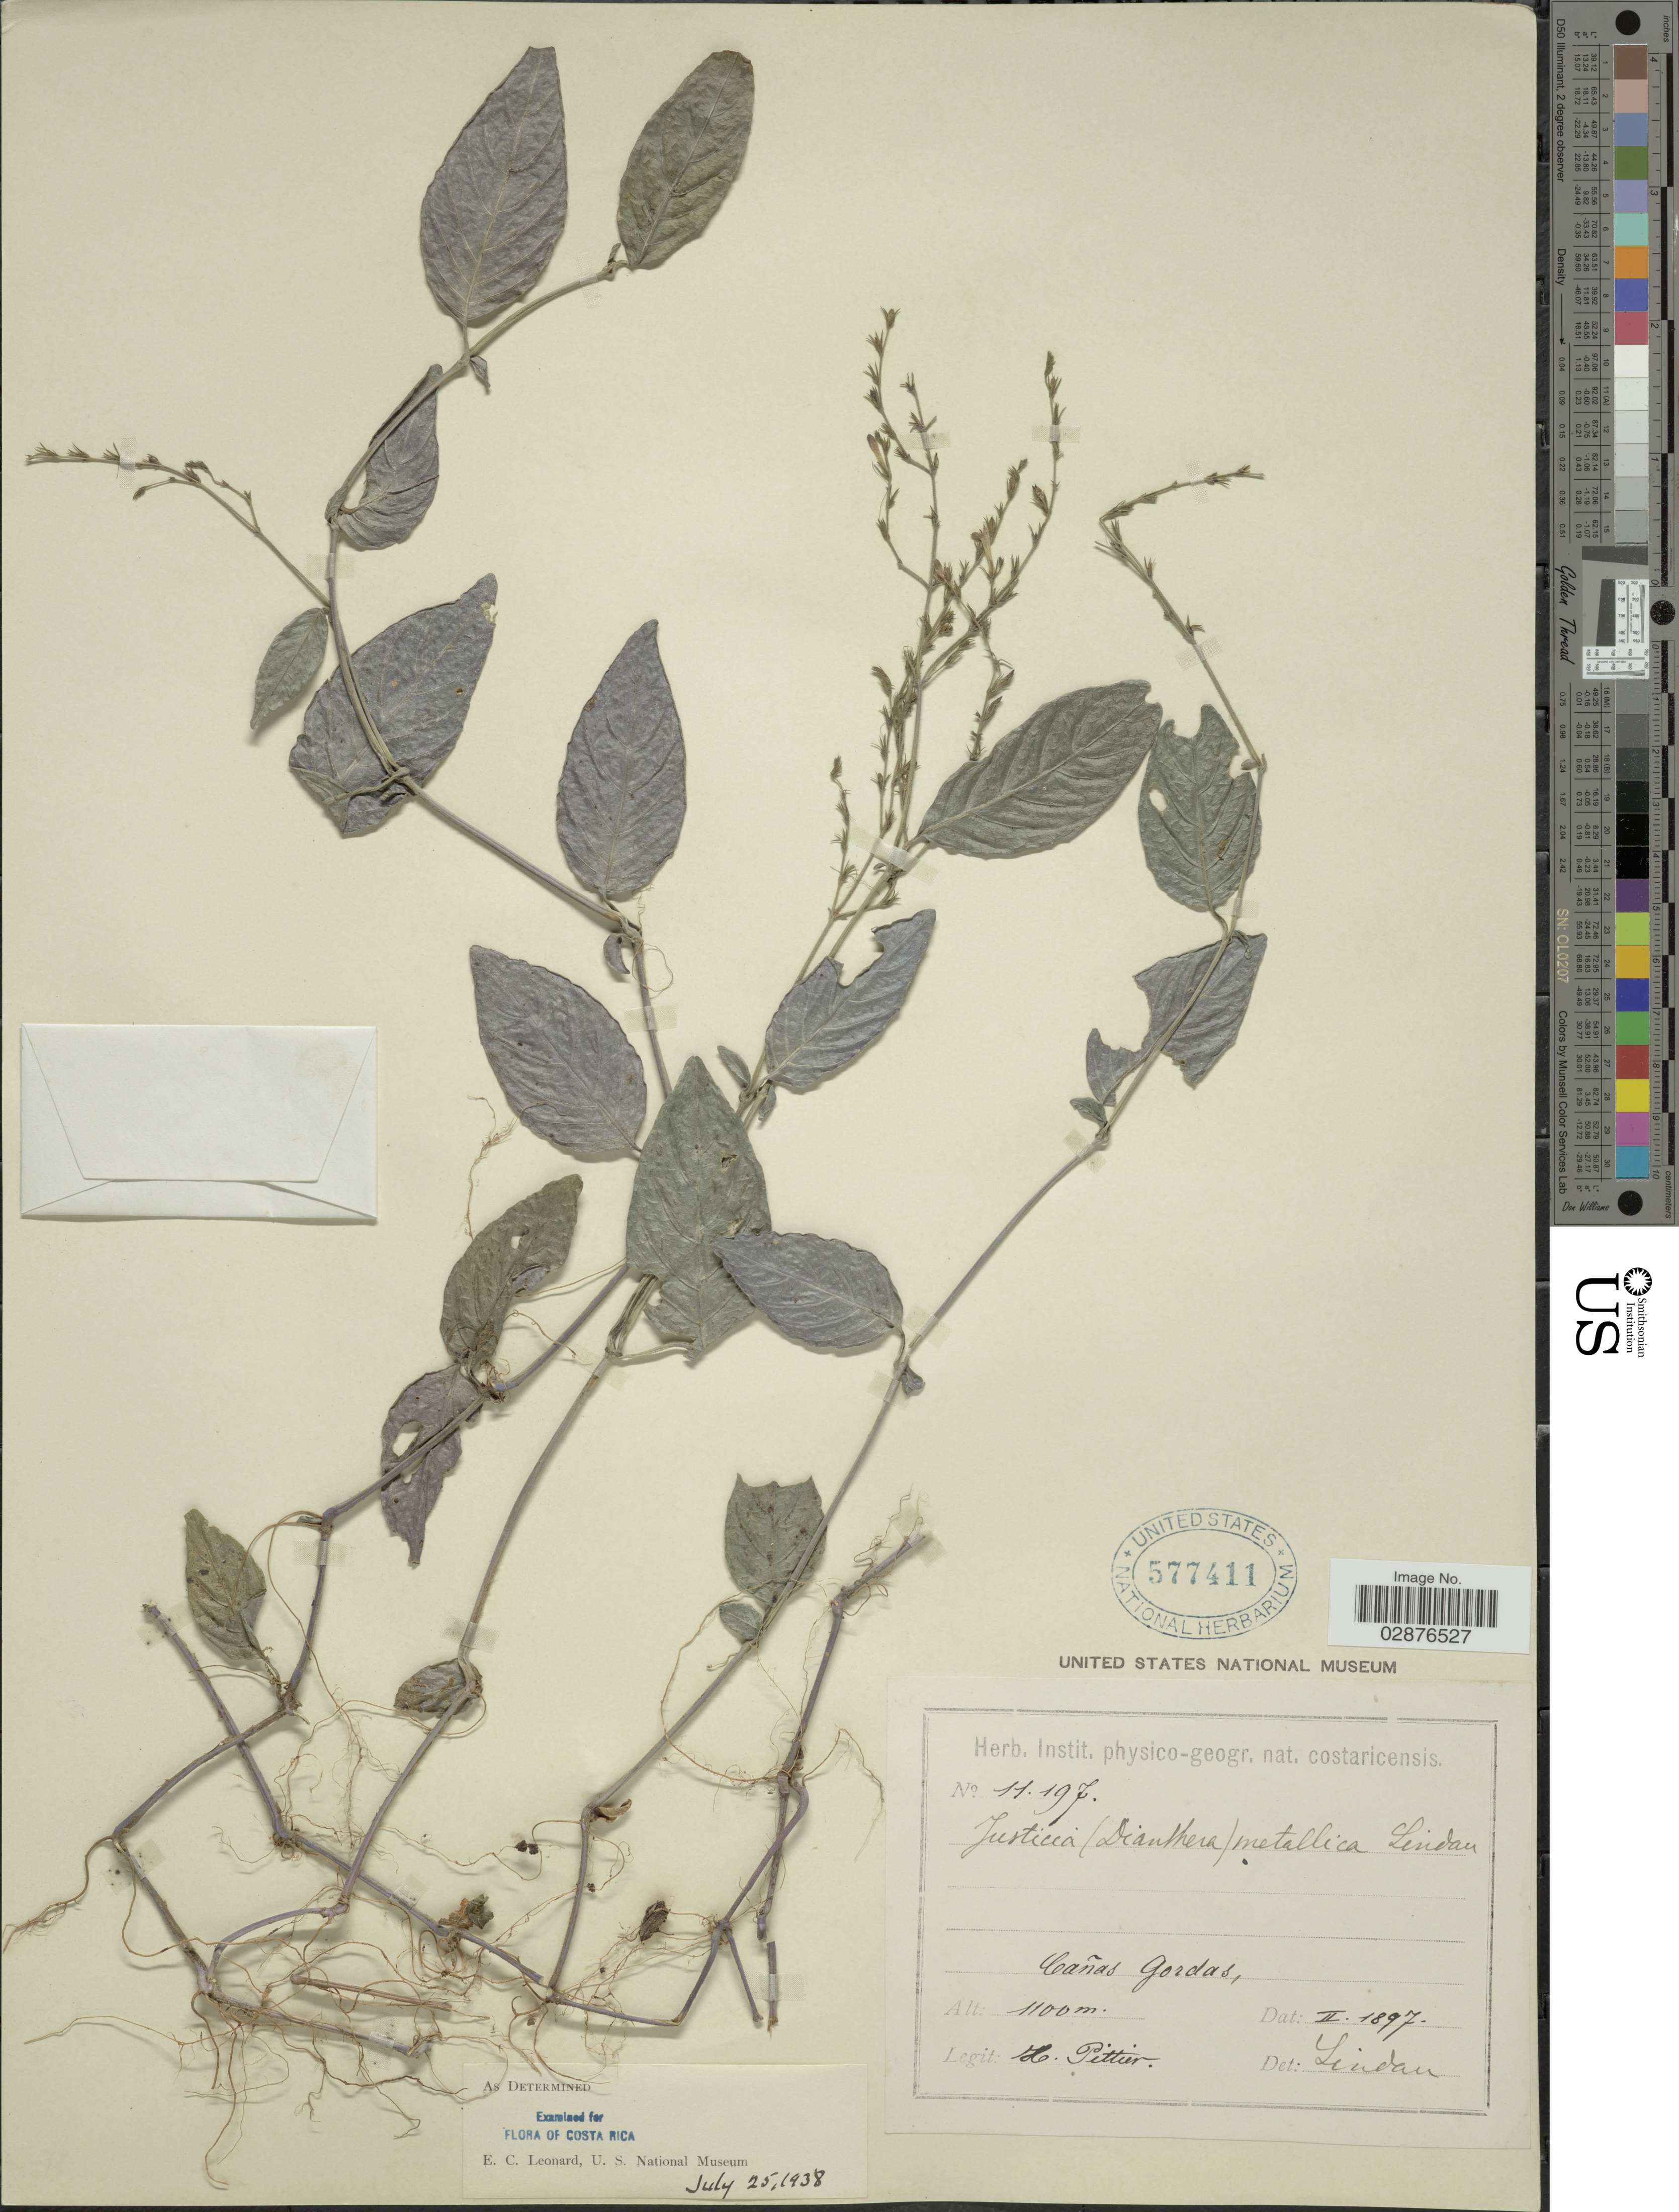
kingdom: Plantae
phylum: Tracheophyta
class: Magnoliopsida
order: Lamiales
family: Acanthaceae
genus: Justicia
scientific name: Justicia metallica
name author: Lindau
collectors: H. F. Pittier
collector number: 11197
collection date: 1897-02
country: Costa Rica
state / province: Puntarenas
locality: Cañas Gordas.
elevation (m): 1100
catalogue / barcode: US 577411